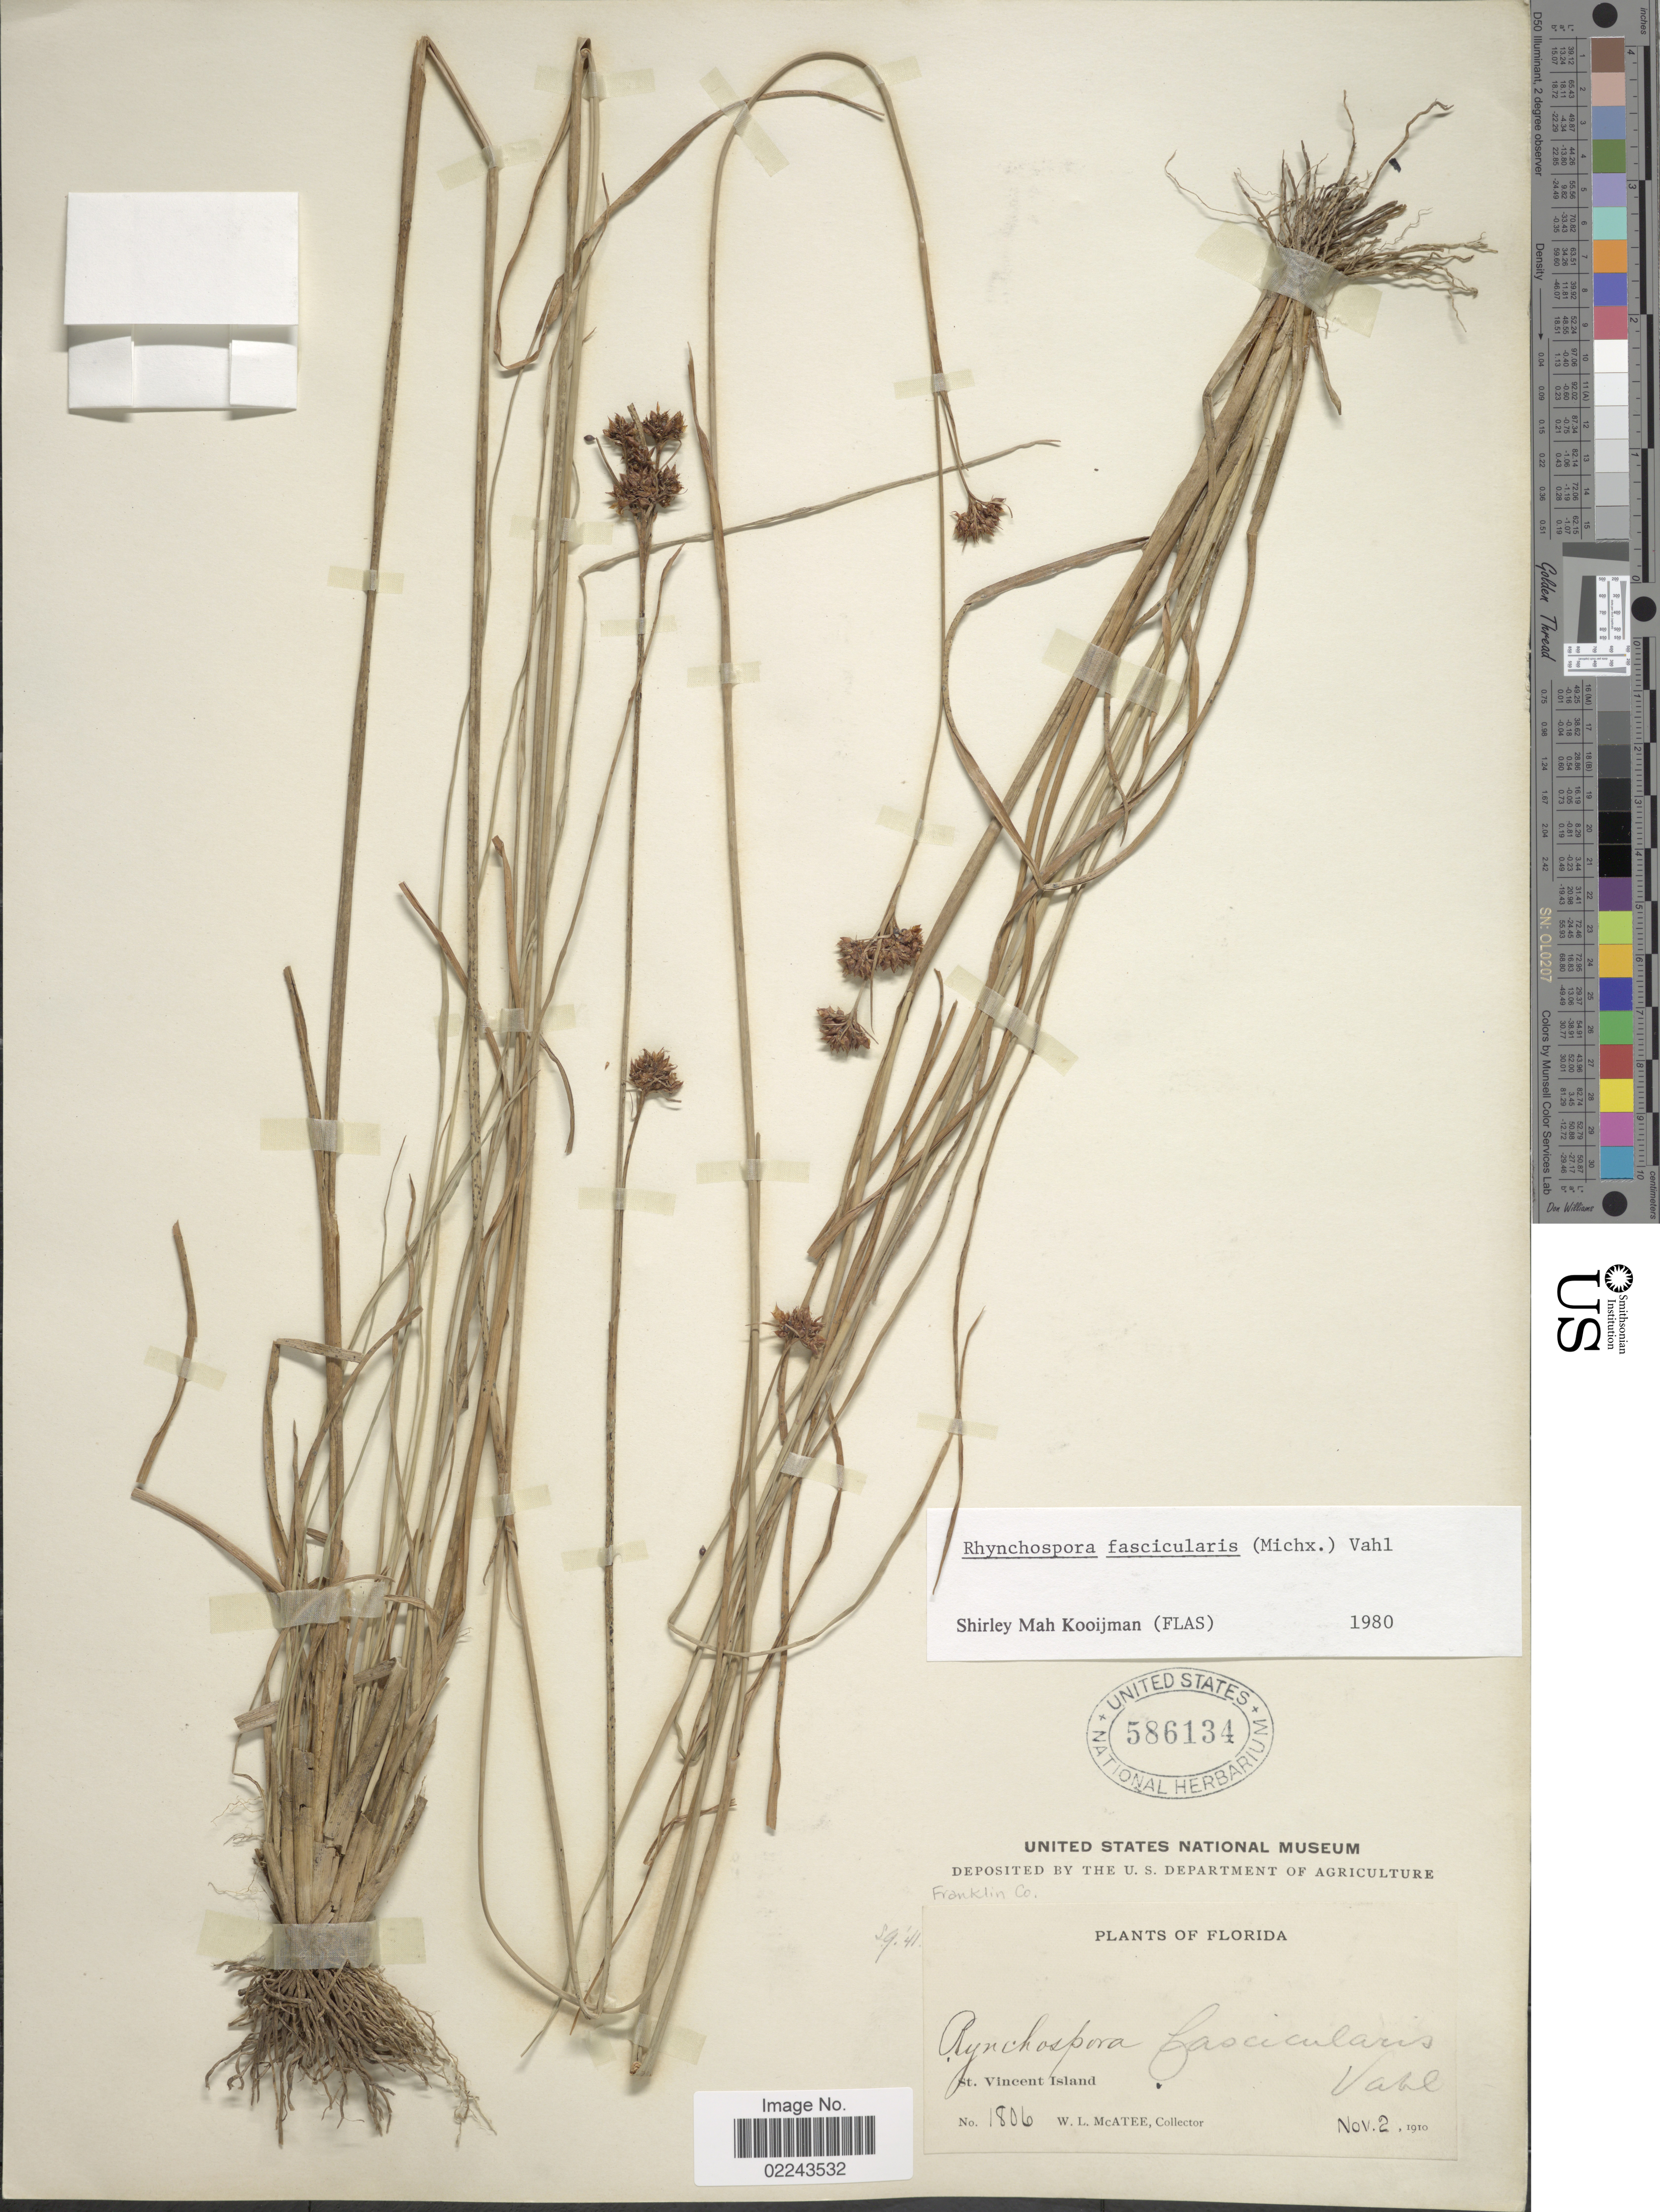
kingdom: Plantae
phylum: Tracheophyta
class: Liliopsida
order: Poales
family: Cyperaceae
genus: Rhynchospora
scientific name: Rhynchospora fascicularis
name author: (Michx.) Vahl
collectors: W. McAtee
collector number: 1806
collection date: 1910-11-02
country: United States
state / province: Florida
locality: St. Vincent Island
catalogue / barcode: US 586134